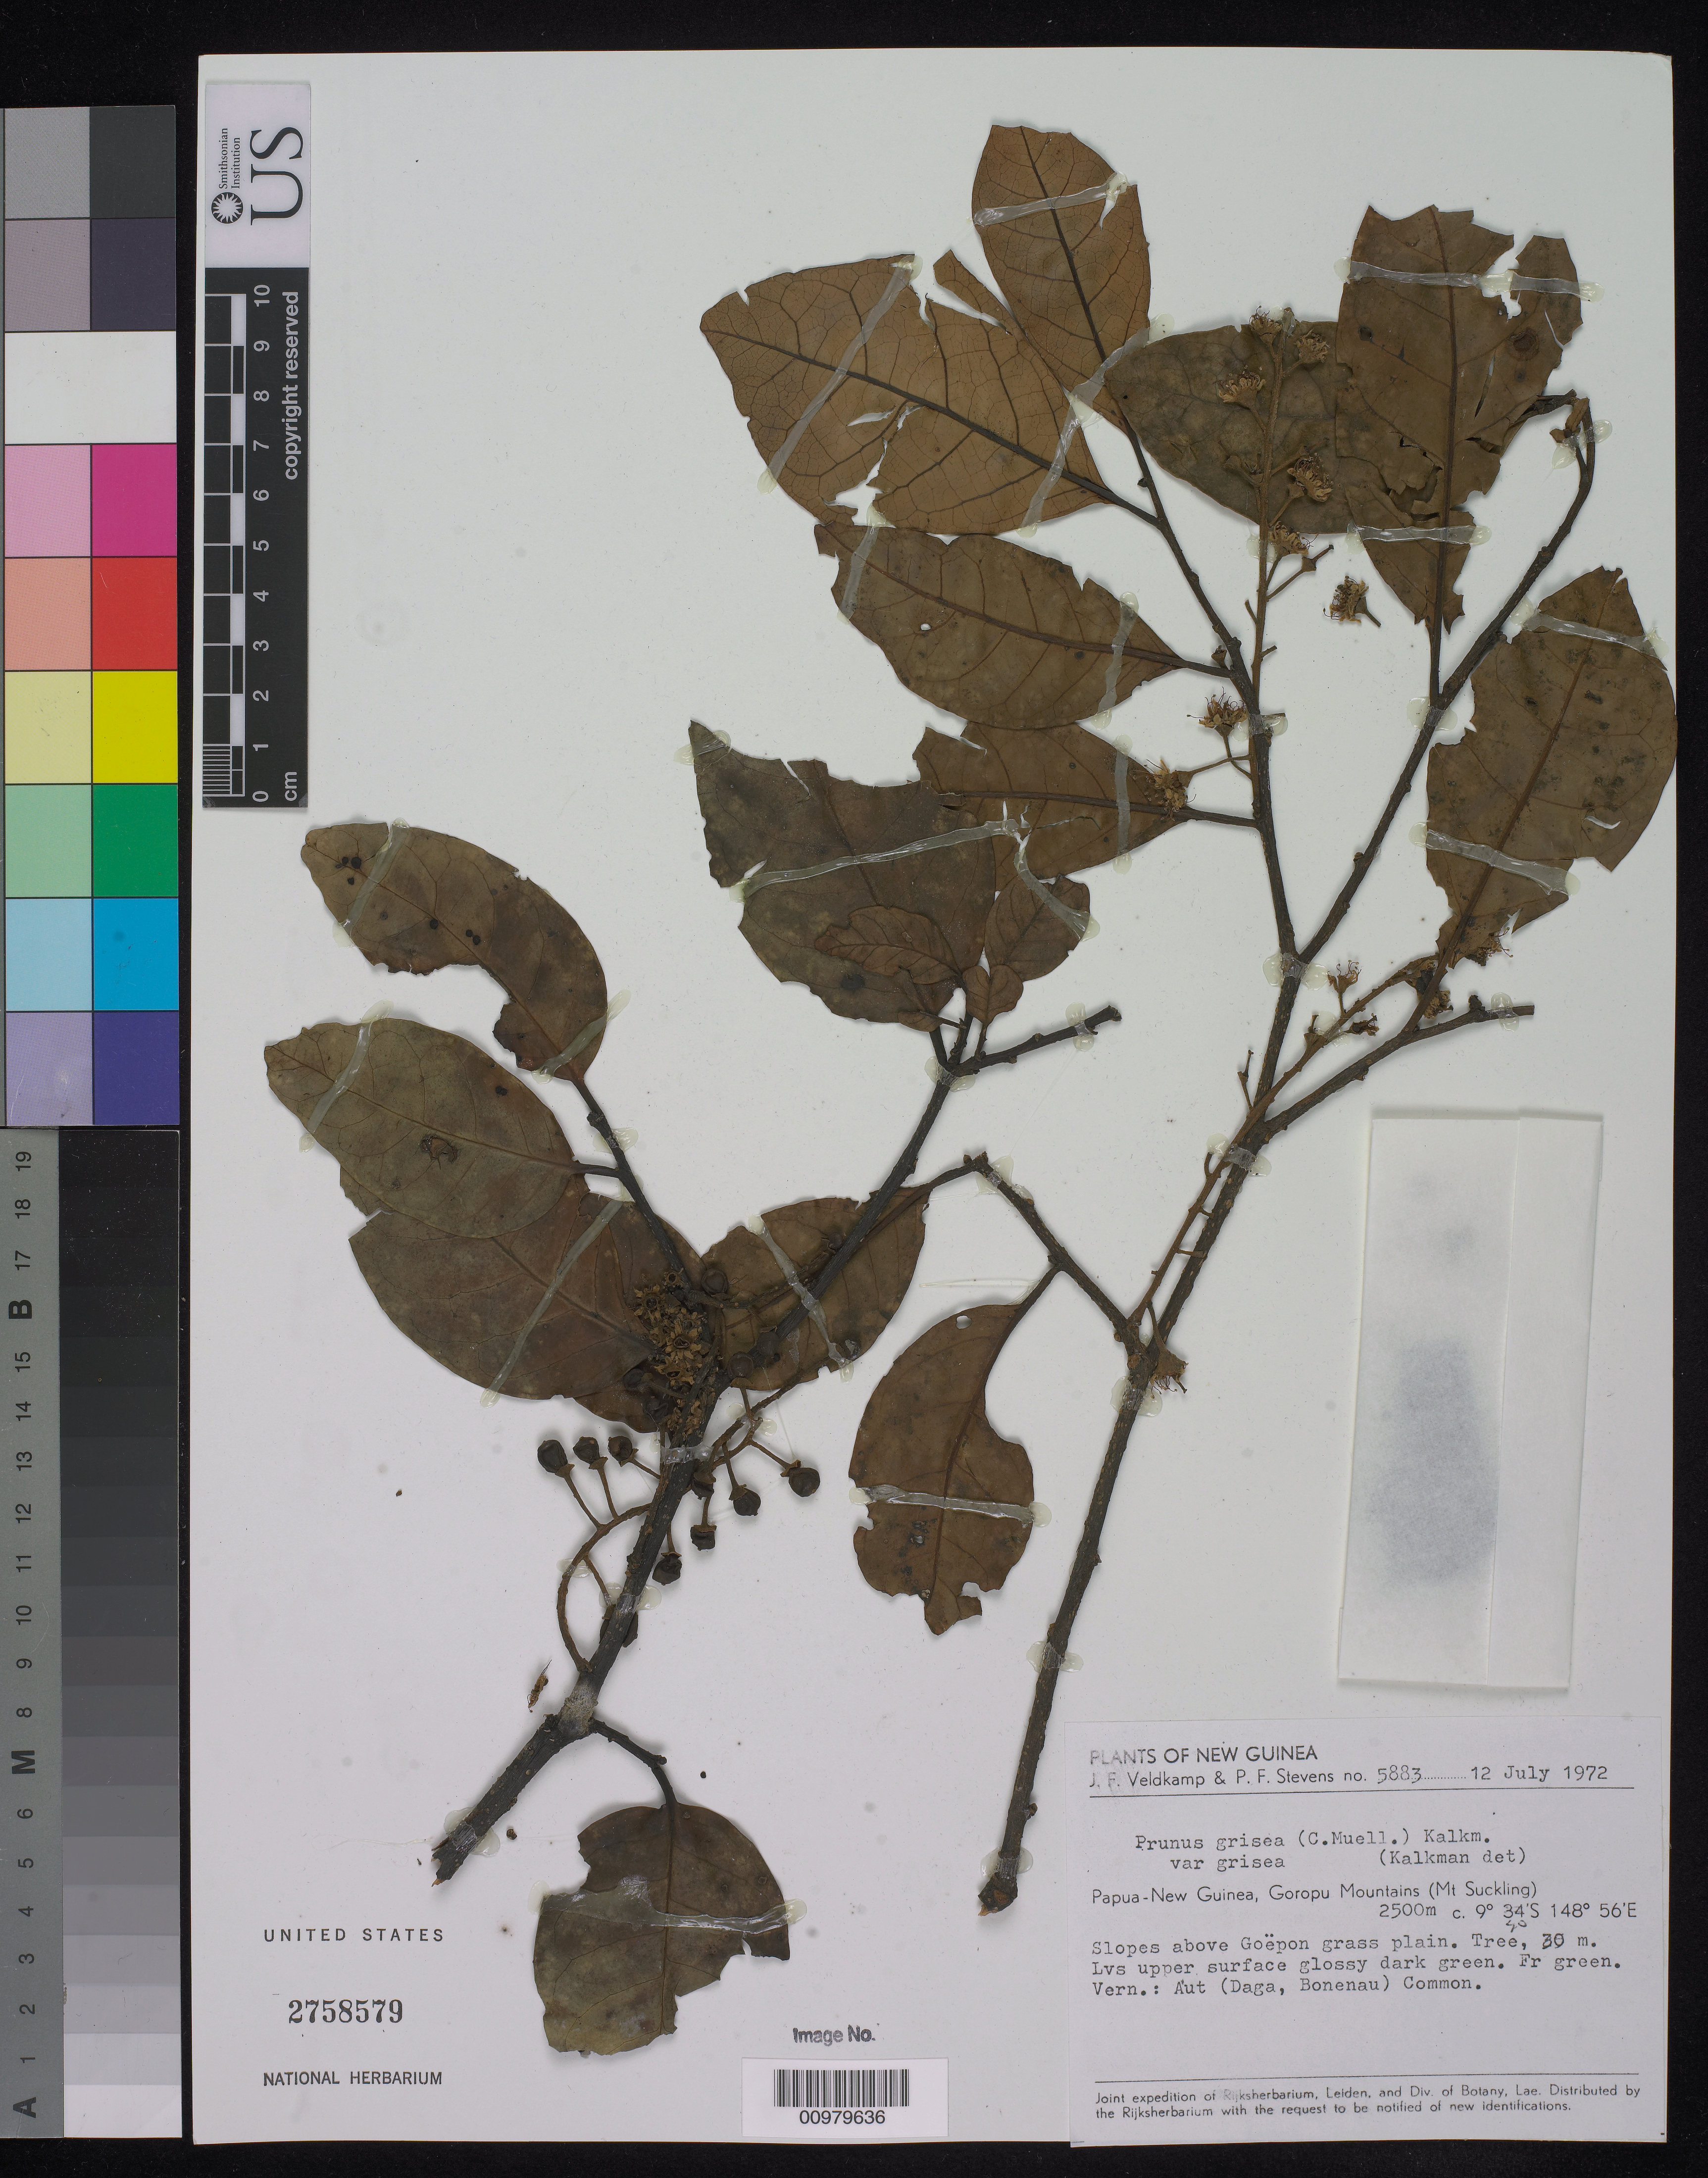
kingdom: Plantae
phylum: Tracheophyta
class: Magnoliopsida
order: Rosales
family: Rosaceae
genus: Prunus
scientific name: Prunus grisea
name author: (Blume ex K. Müller) Kalkman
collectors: J. F. Veldkamp & P. F. Stevens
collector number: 5883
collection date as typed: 12 Jul 1972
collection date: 1972-07-12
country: Papua New Guinea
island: New Guinea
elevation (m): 2500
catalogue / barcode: US 2758579